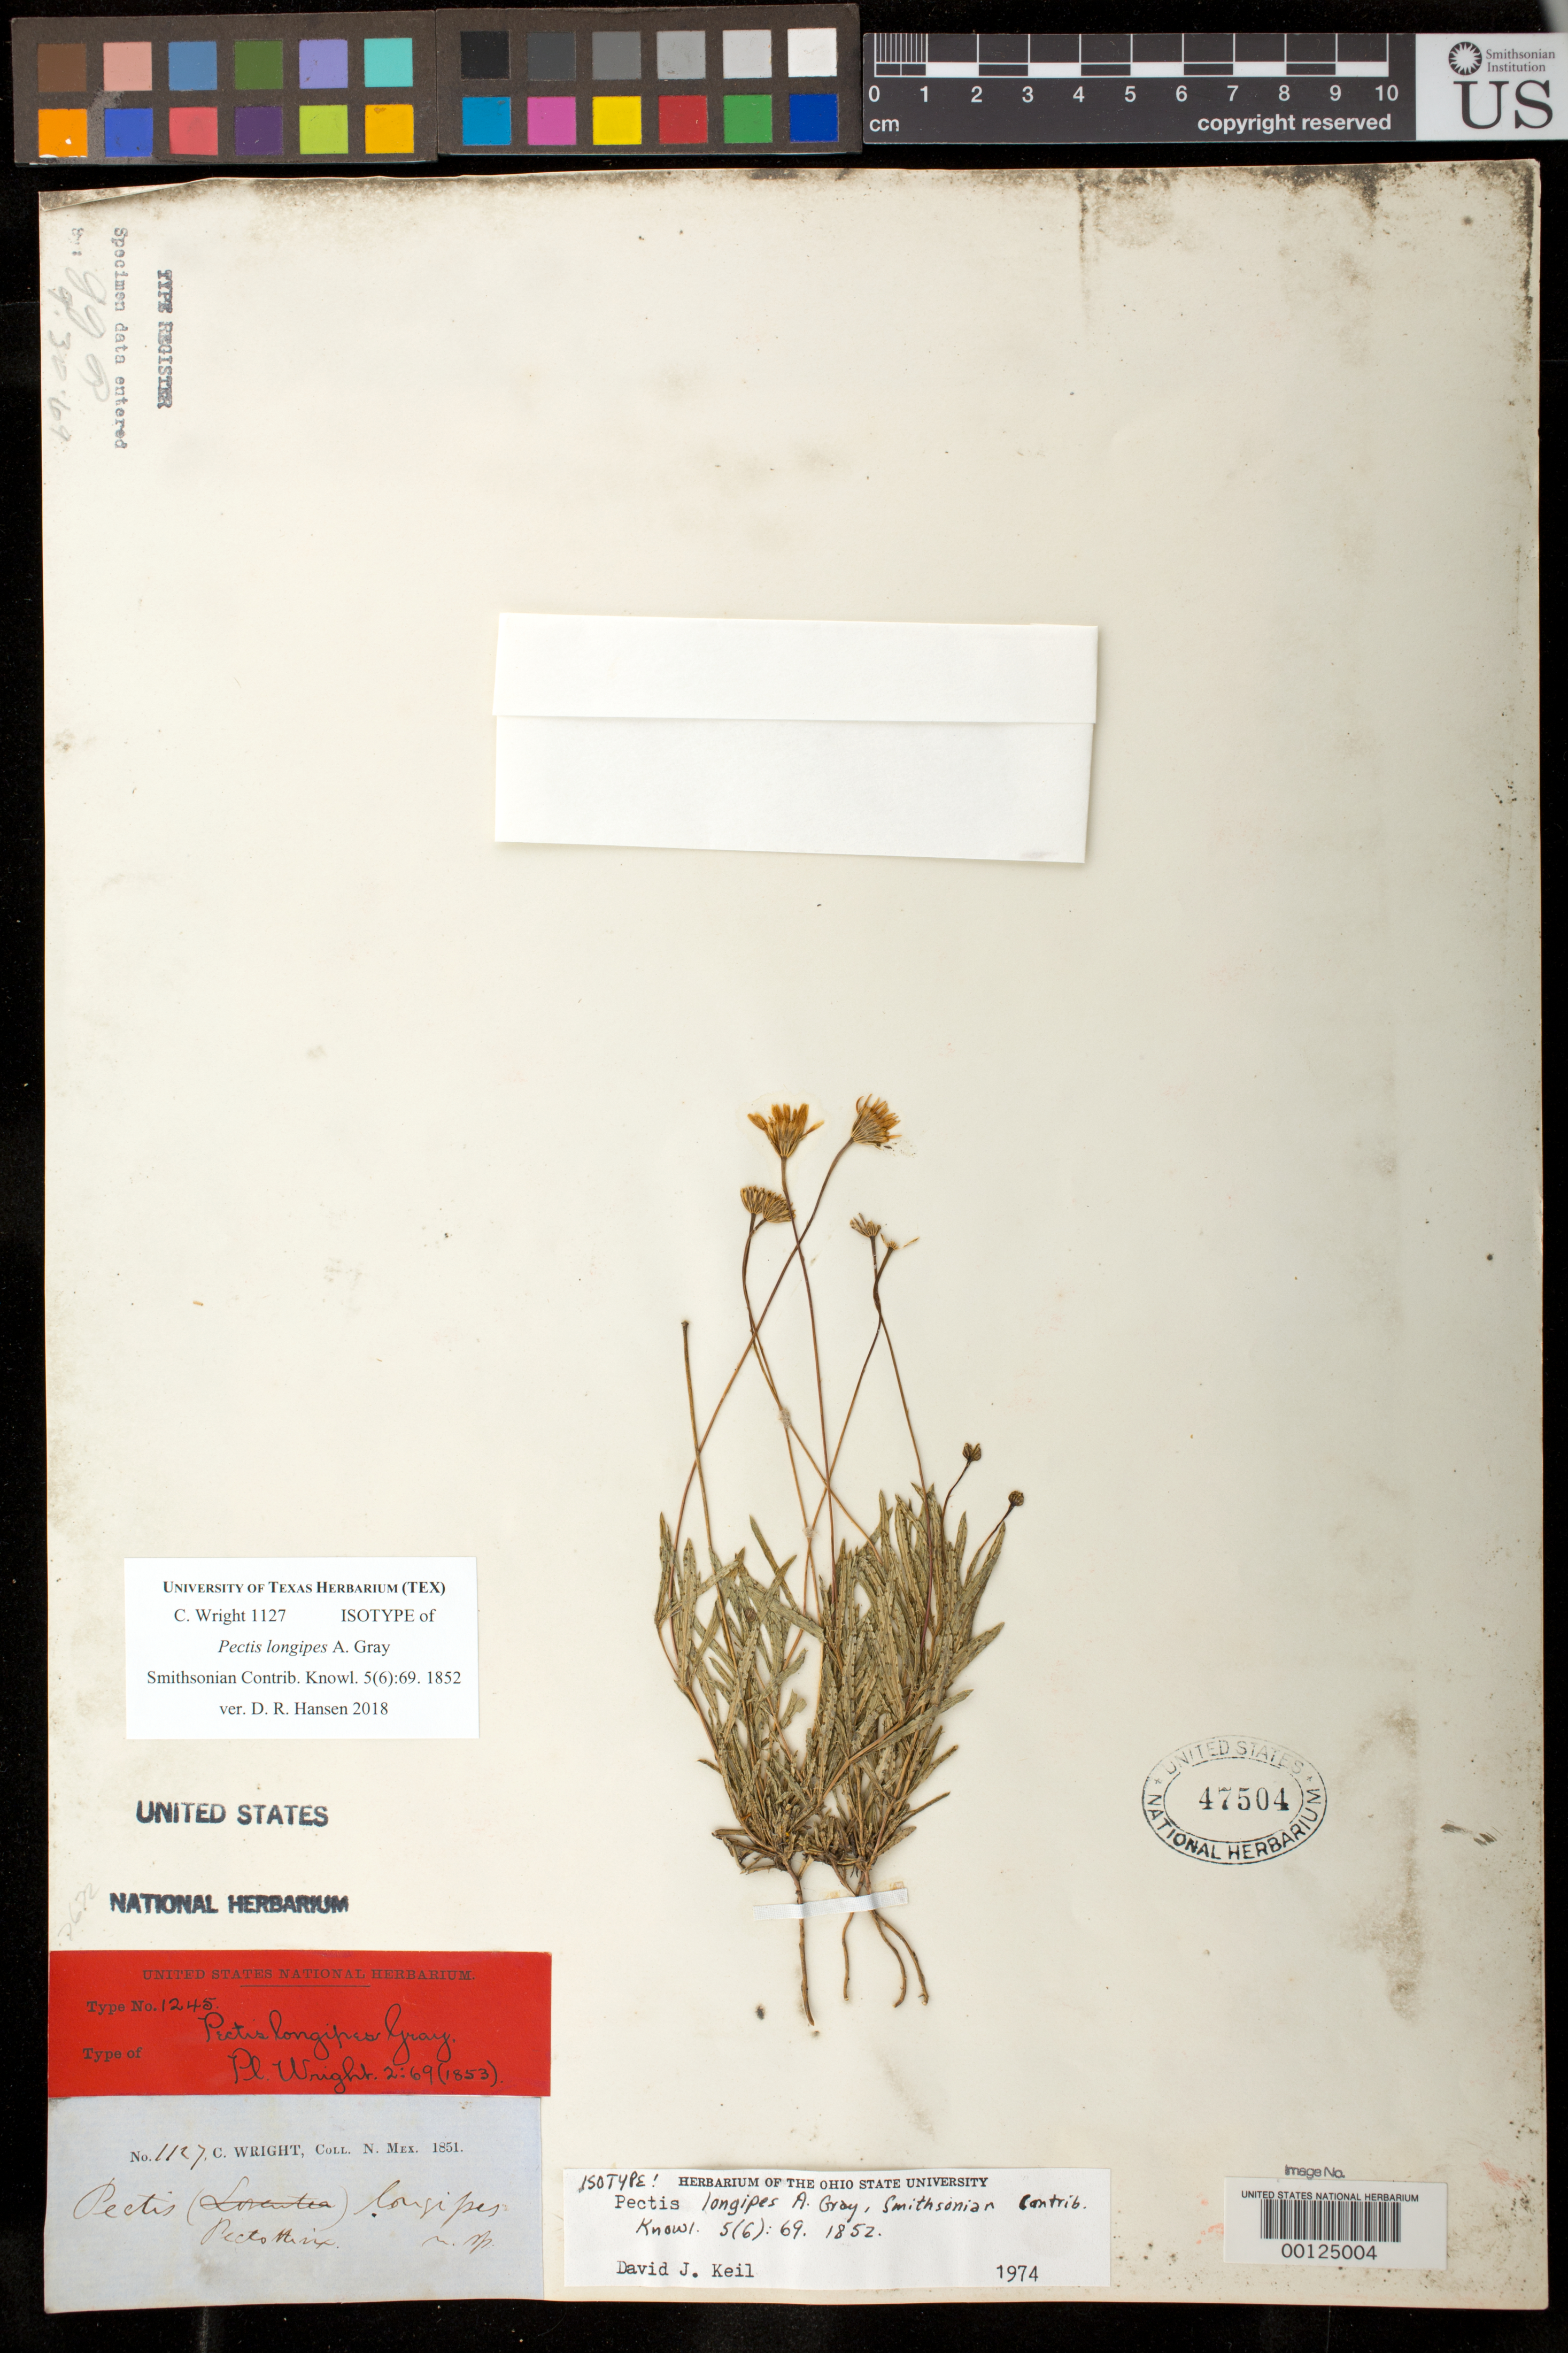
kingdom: Plantae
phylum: Tracheophyta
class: Magnoliopsida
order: Asterales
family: Asteraceae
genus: Pectis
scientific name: Pectis longipes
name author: A. Gray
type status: Type Collection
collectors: C. Wright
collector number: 1127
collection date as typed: Sep 1851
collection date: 1851-09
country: Mexico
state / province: Sonora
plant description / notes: Annotated as isotype by D.J. Keil (1974) but publication does not specify where types deposited (Gray saw and annotated several duplicates of the collection, including at least 2 at GH where one is annotated as "holotype" and the other as "isotype" by D.J. Keil)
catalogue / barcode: US 47504